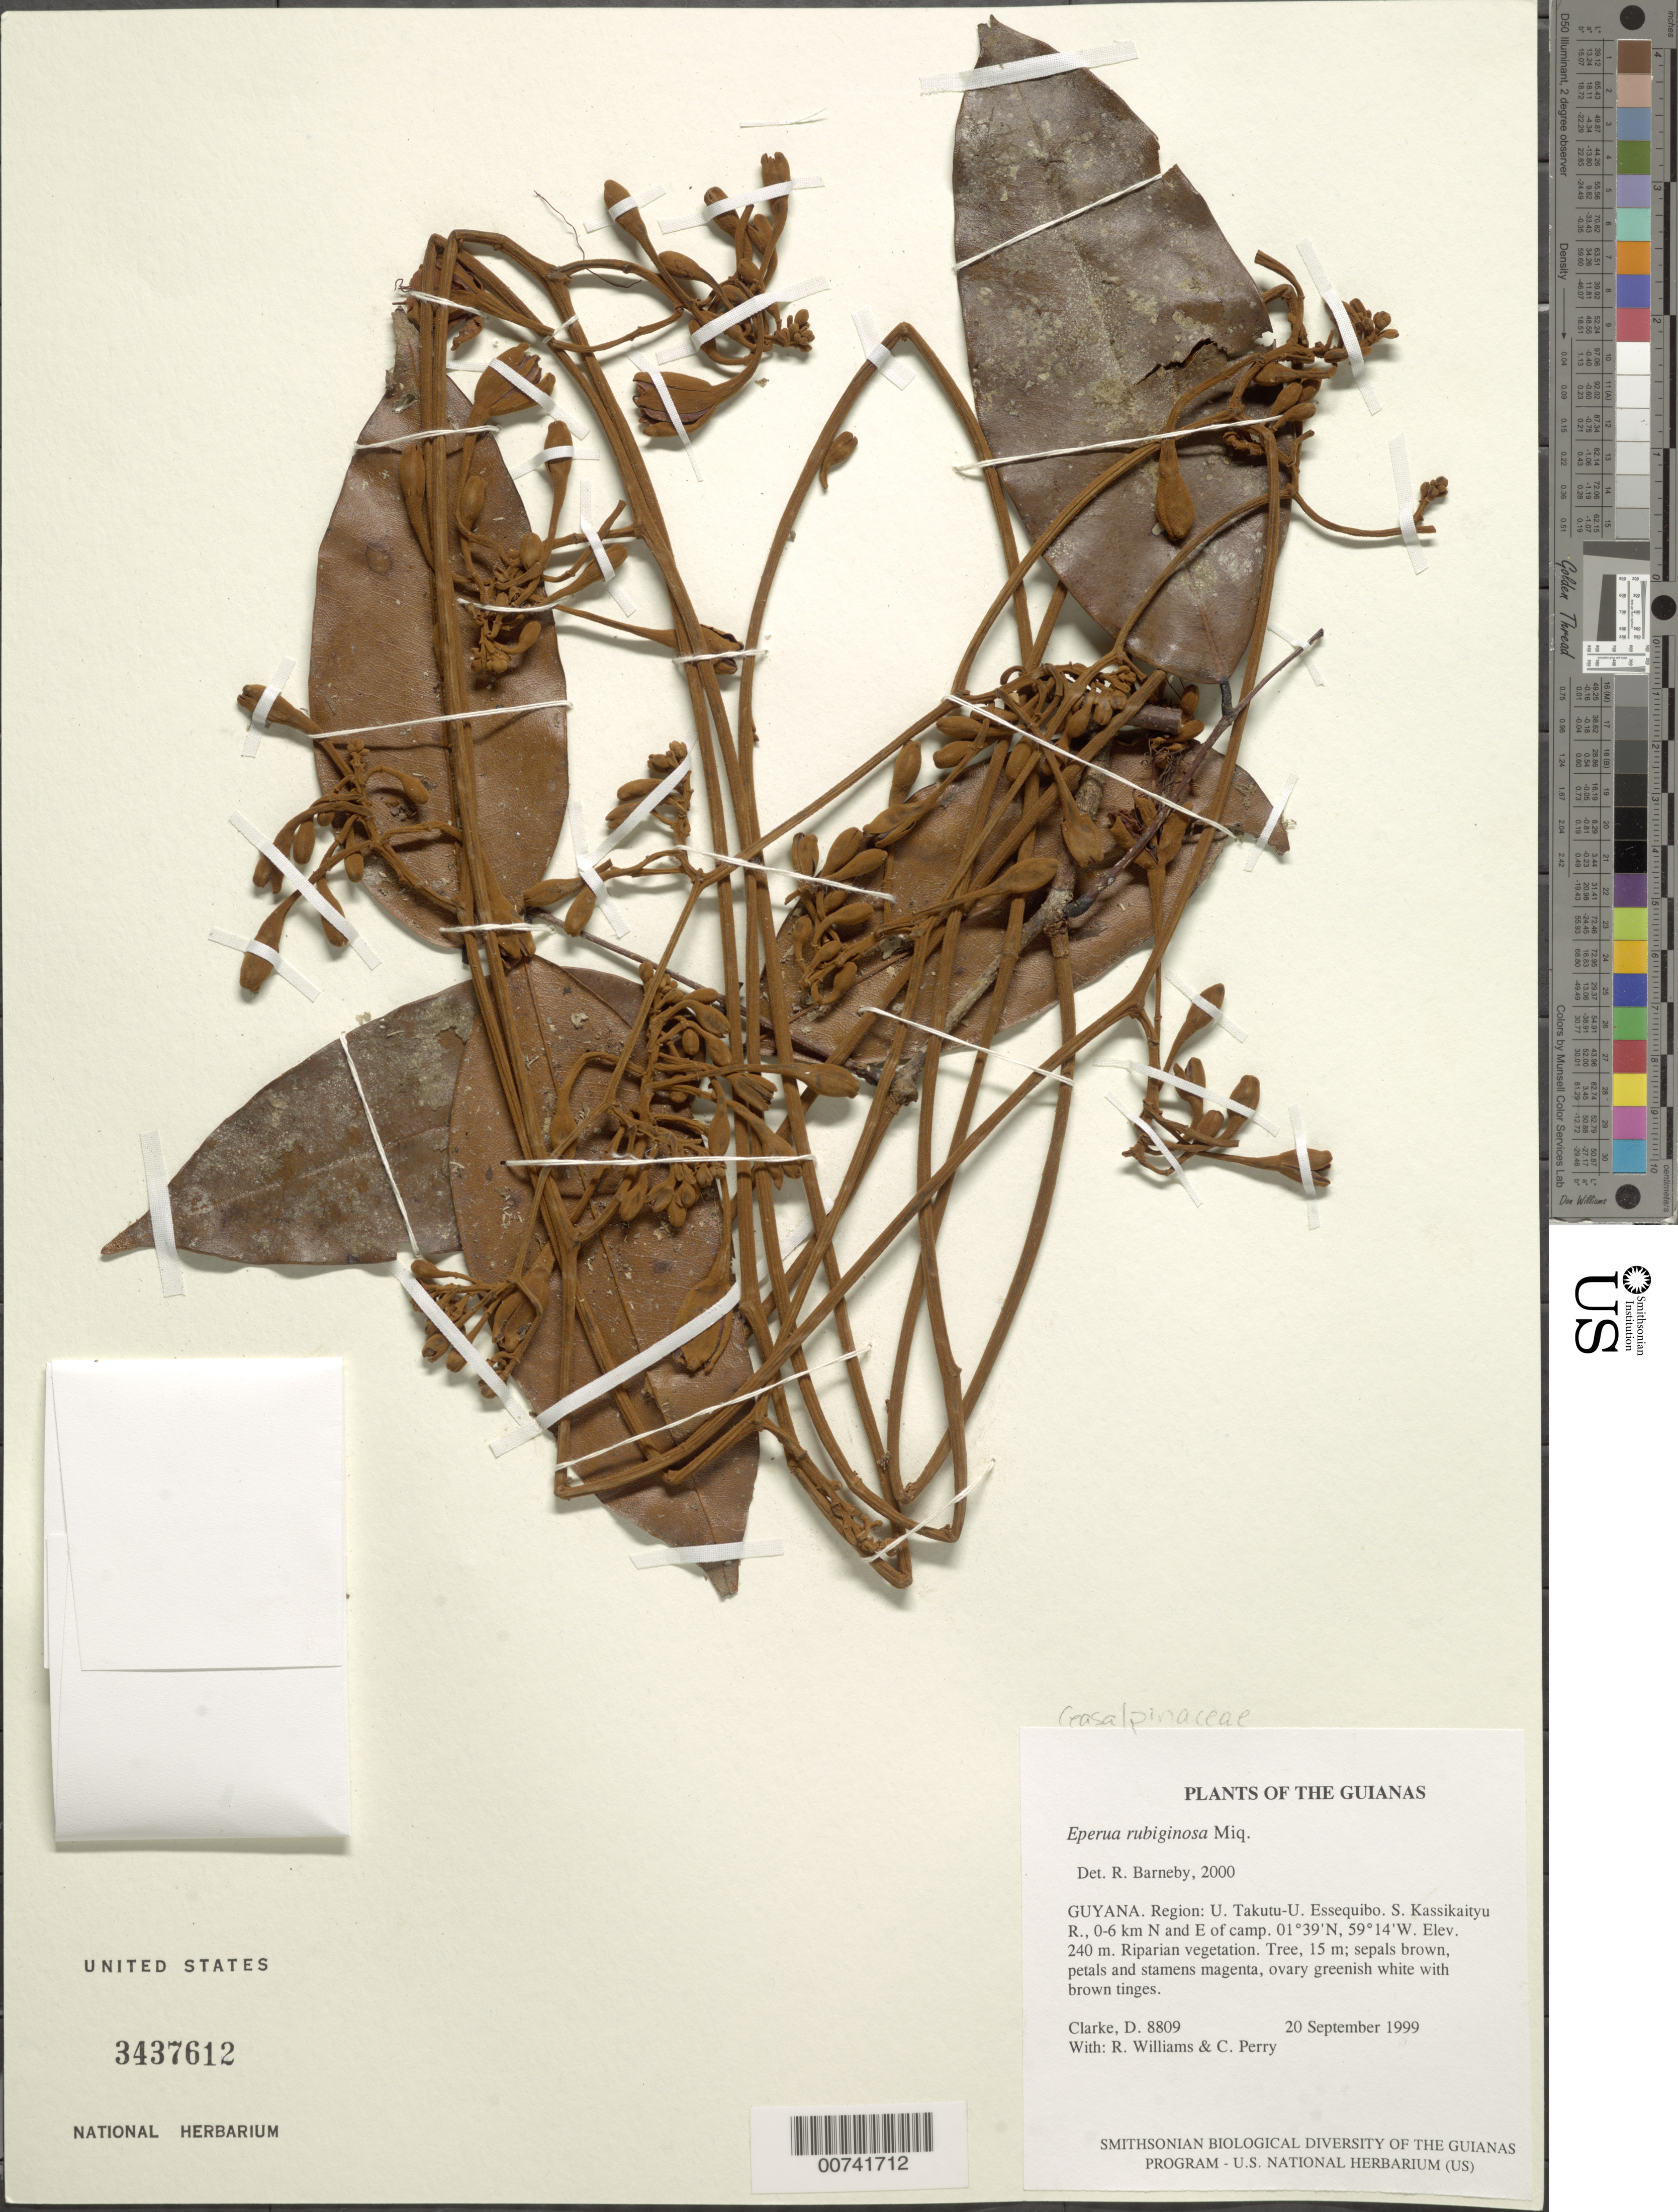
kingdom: Plantae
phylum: Tracheophyta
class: Magnoliopsida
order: Fabales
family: Fabaceae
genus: Eperua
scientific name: Eperua rubiginosa var. rubiginosa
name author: Miq.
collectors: H. D. Clarke, R. Williams & C. Perry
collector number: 8809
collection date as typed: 20 September 1999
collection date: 1999-09-20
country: Guyana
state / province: U. Takutu-U. Essequibo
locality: S. Kassikaityu R., 0-6 km N and E of camp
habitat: Riparian vegetation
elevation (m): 240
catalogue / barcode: US 3437612